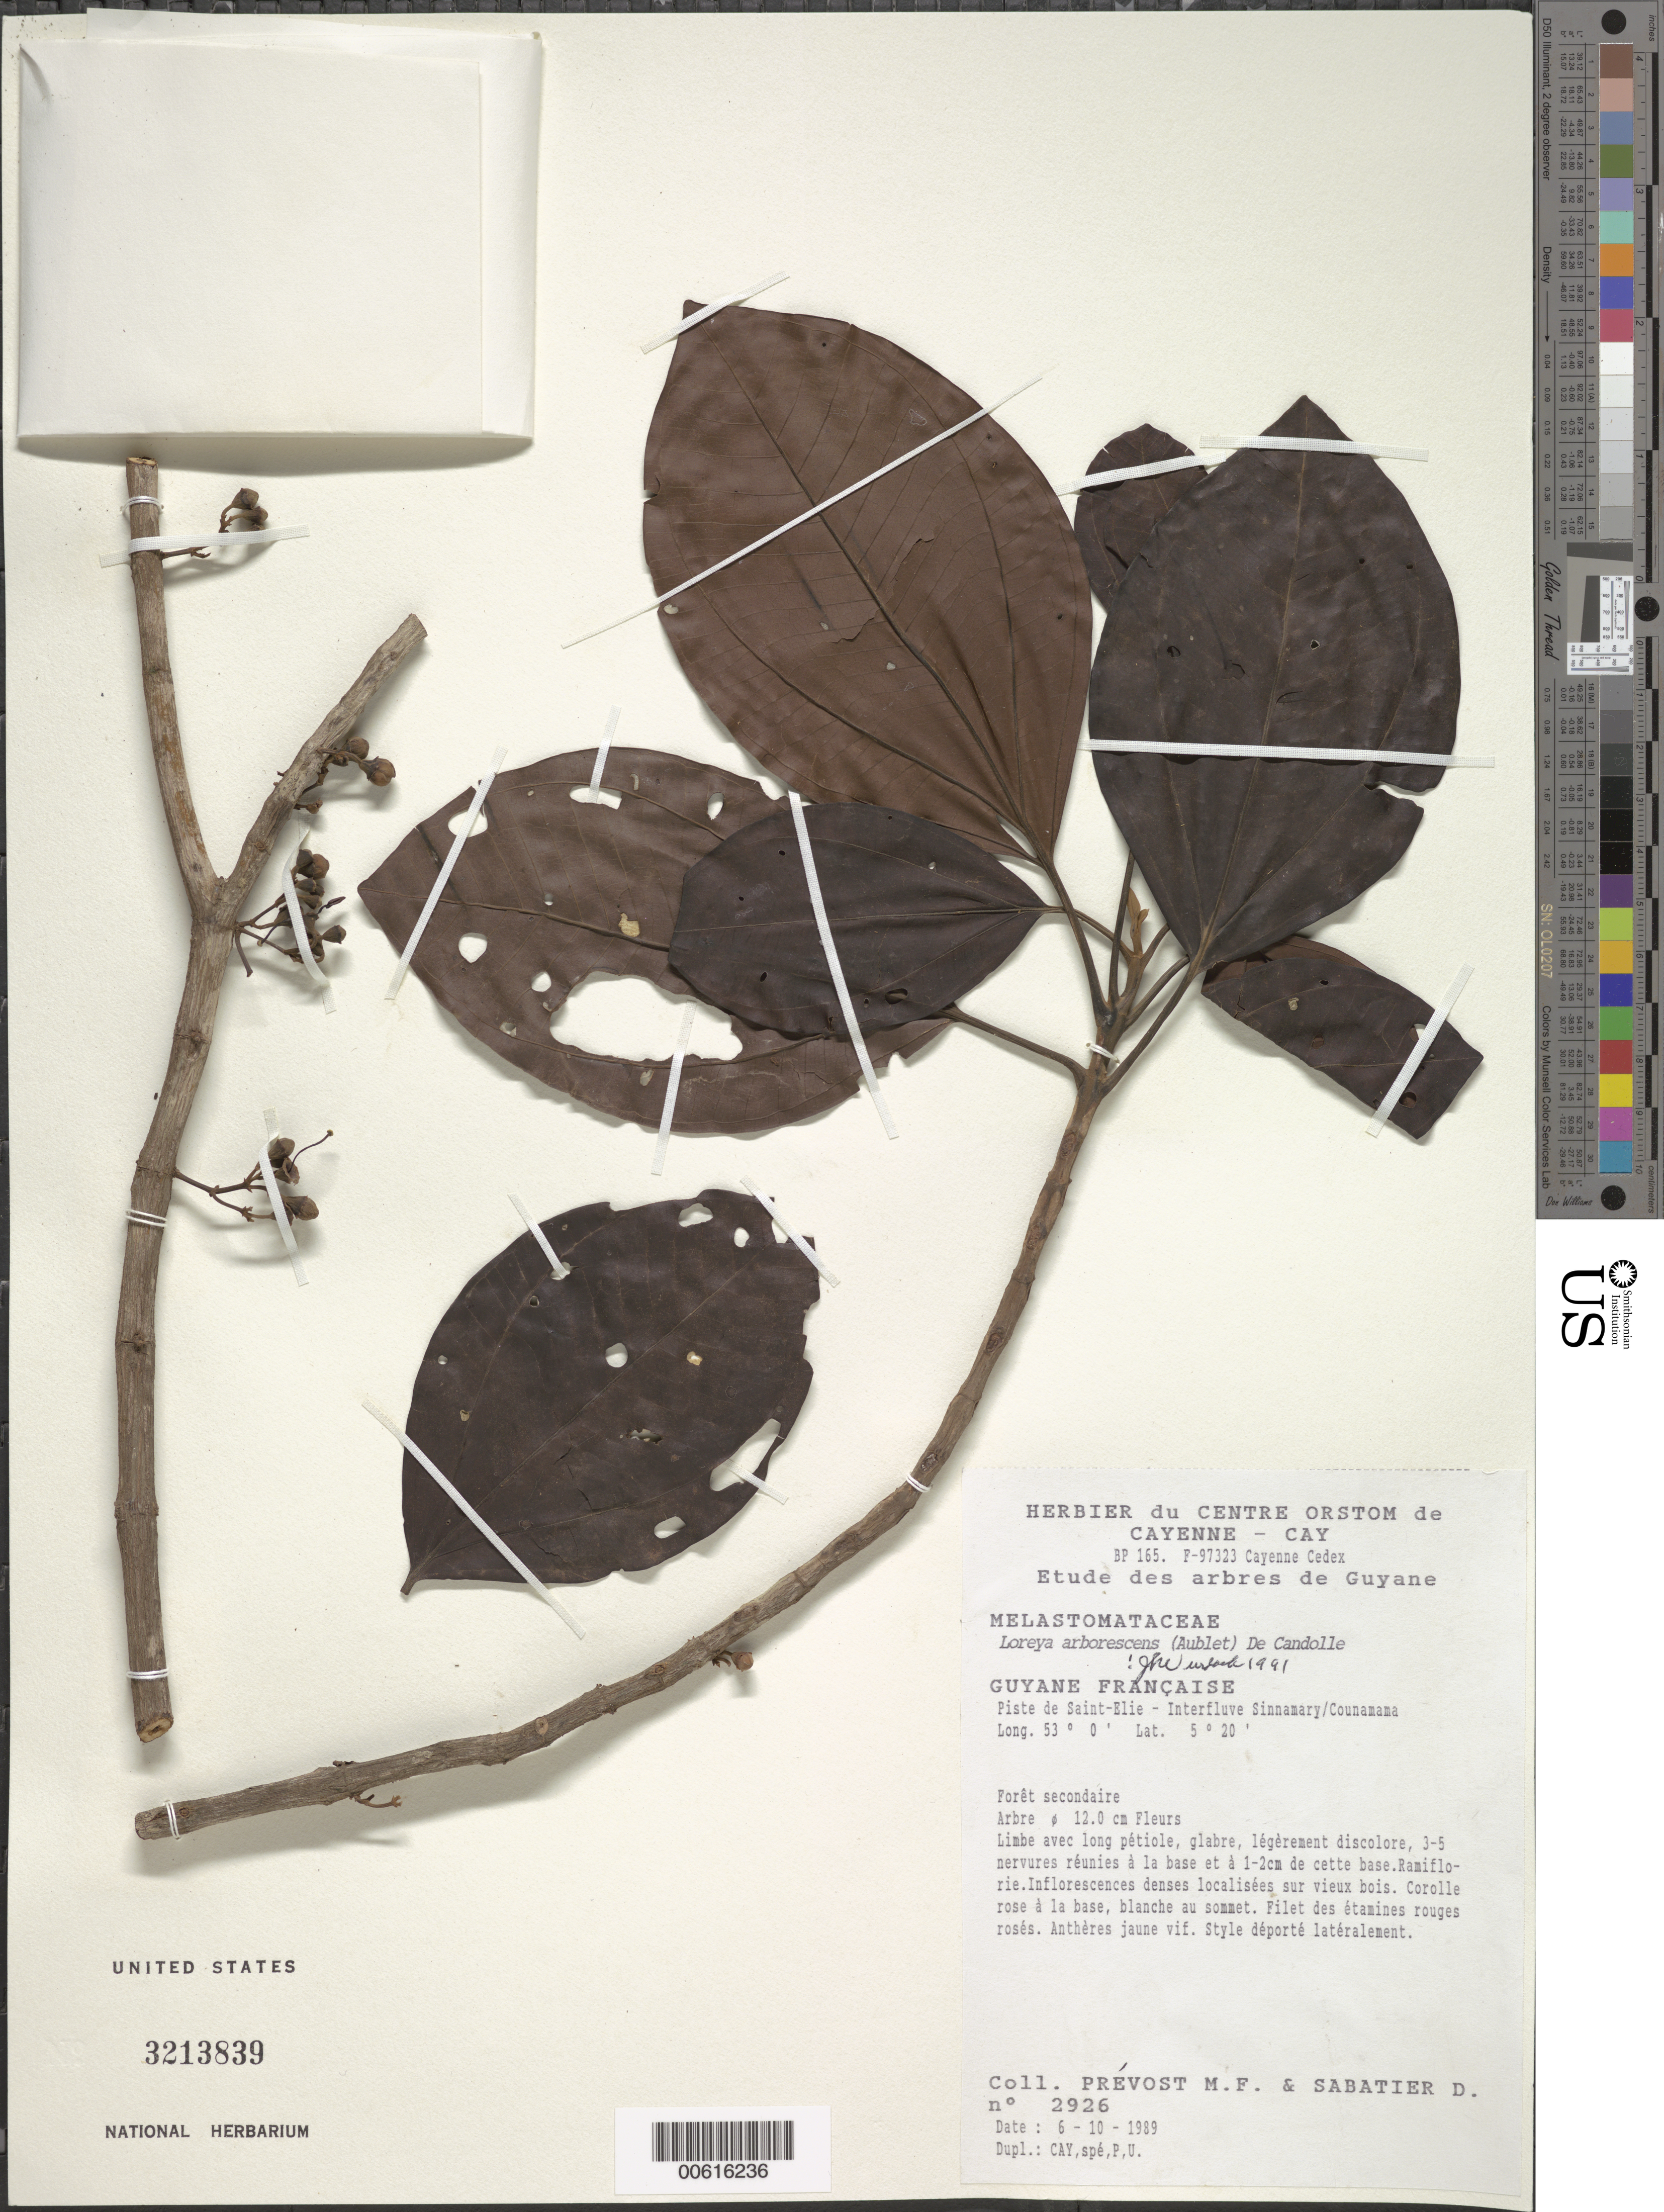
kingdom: Plantae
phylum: Tracheophyta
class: Magnoliopsida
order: Myrtales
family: Melastomataceae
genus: Bellucia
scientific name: Bellucia arborescens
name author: (Aubl.) Baill.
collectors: M.-F. Prévost & D. Sabatier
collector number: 2926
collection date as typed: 6-Oct-89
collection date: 1989-10-06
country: French Guiana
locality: Piste de Saint-Élie, interfleuve Sinnamary-Counamama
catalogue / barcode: US 3213839